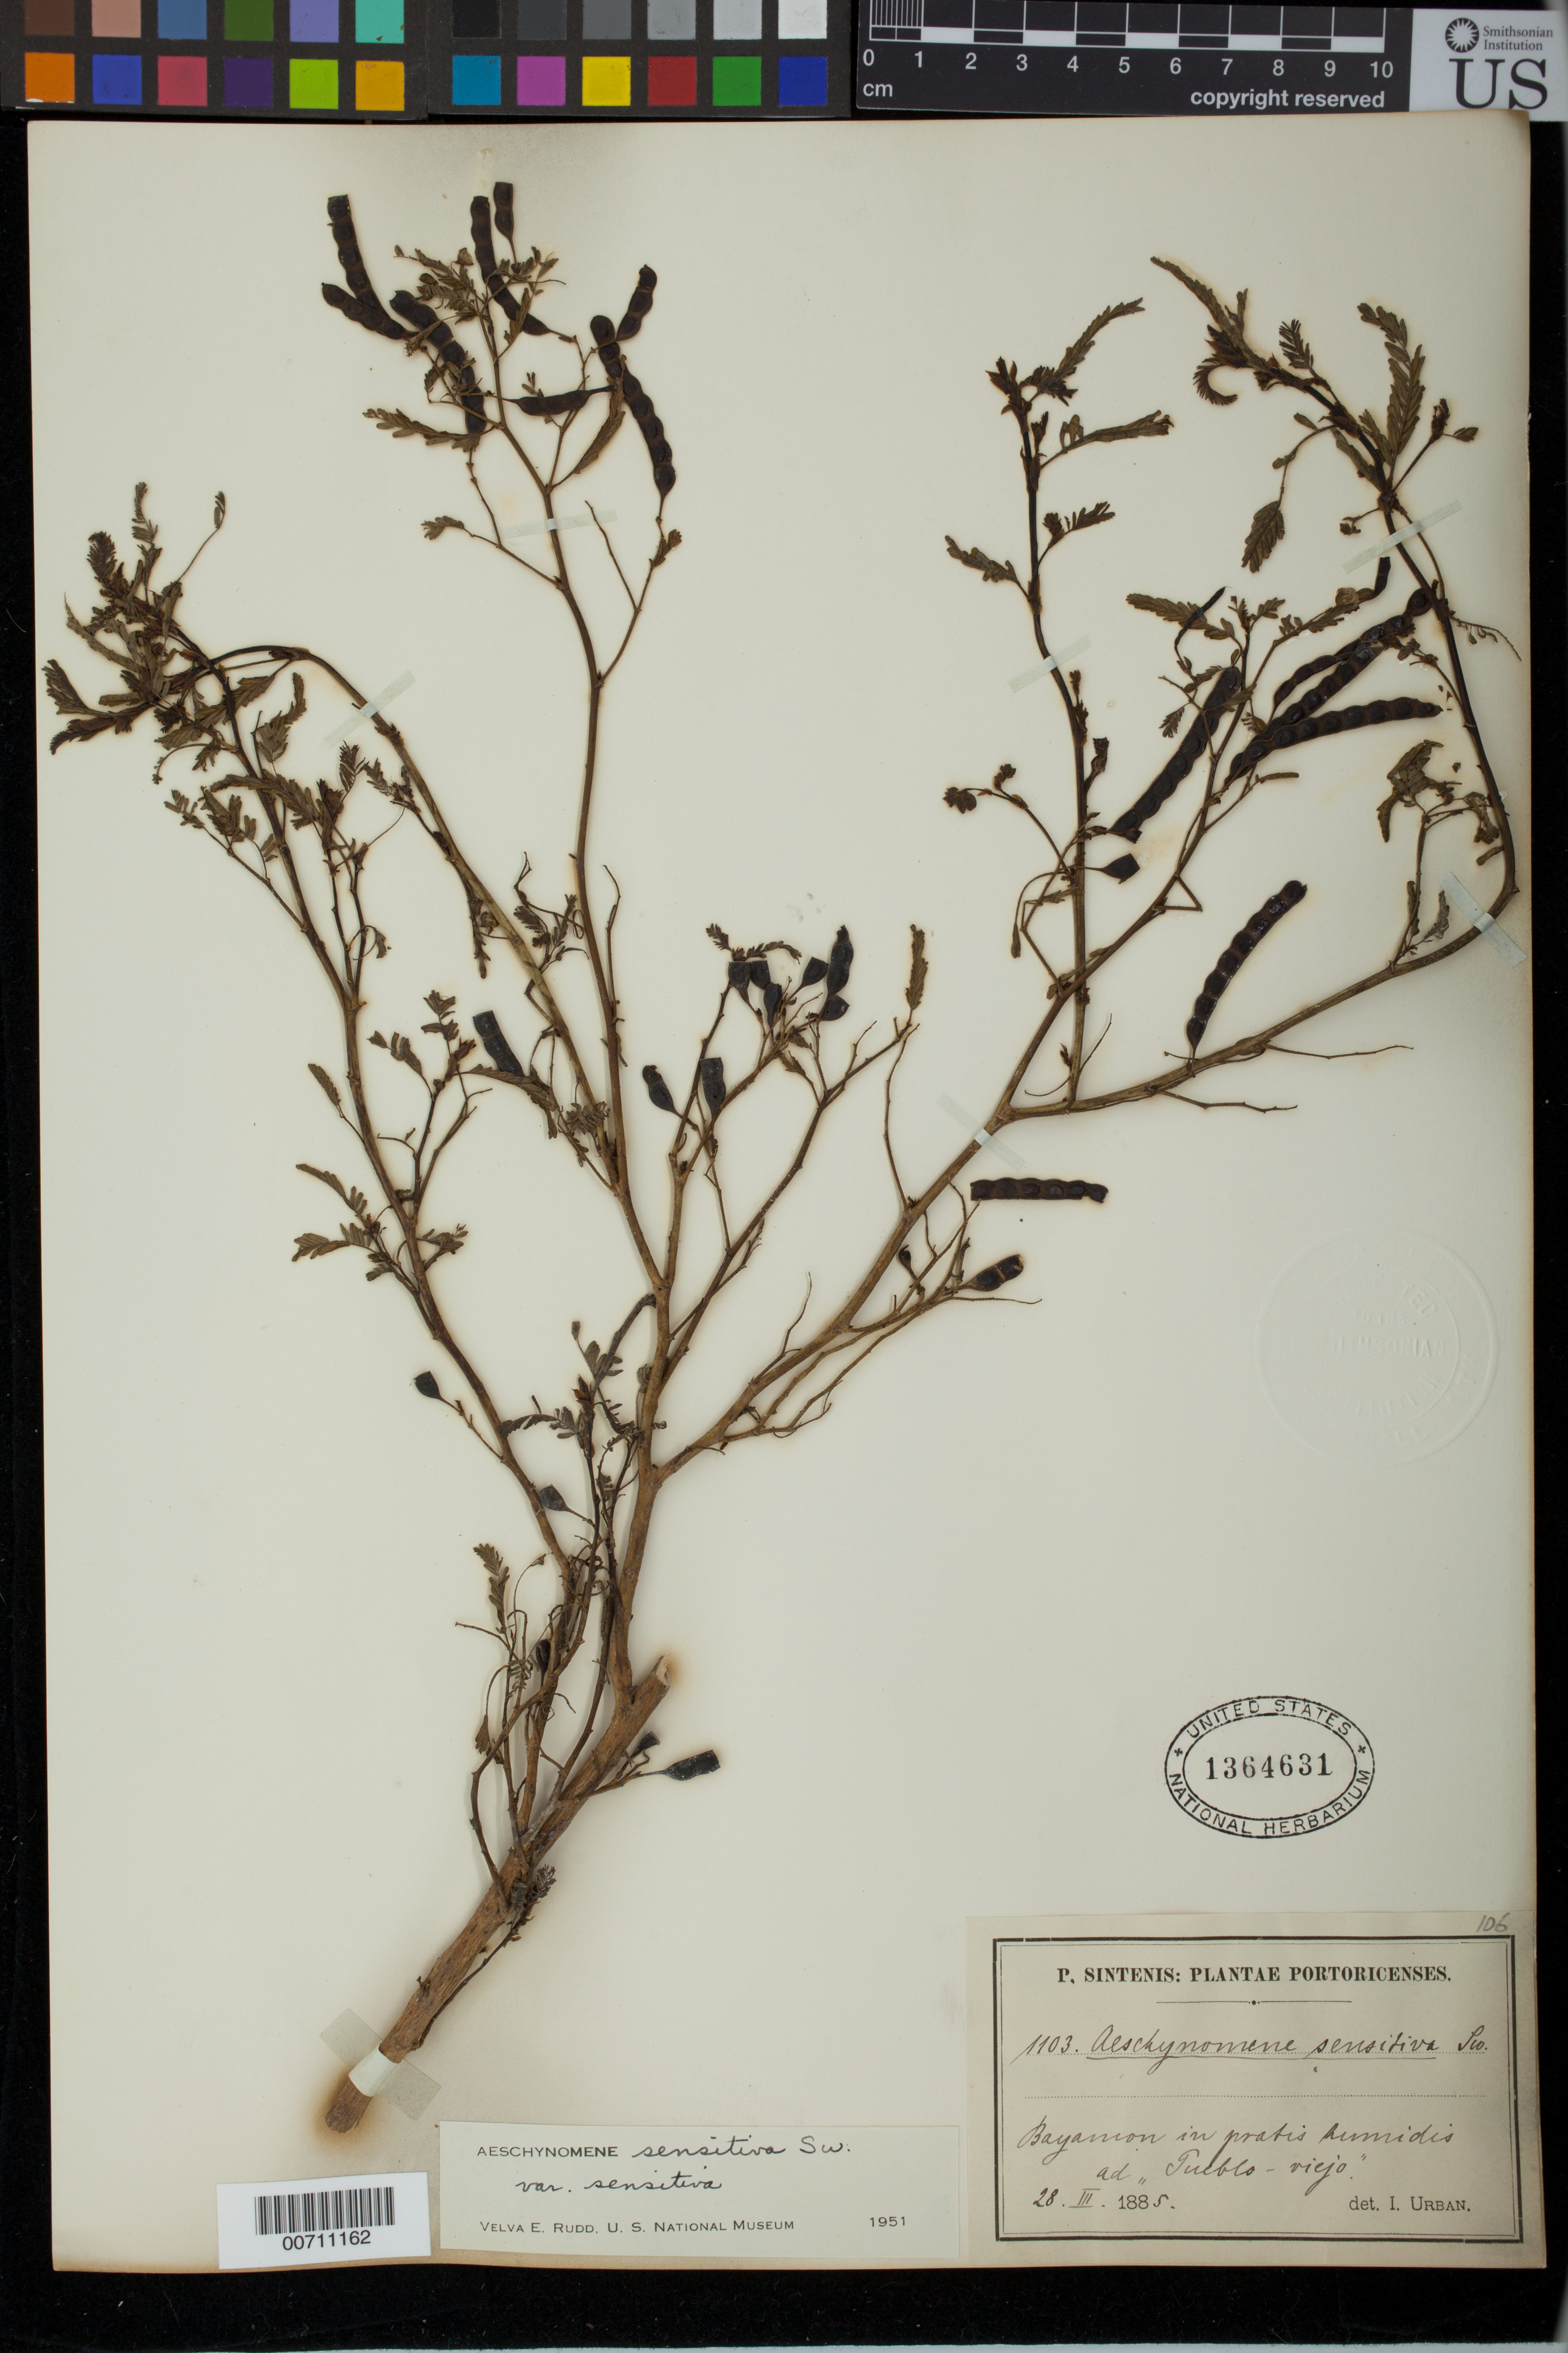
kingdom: Plantae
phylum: Tracheophyta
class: Magnoliopsida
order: Fabales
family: Fabaceae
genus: Aeschynomene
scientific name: Aeschynomene sensitiva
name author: Sw.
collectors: P. Sintenis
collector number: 1103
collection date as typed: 28 Mar 1885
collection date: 1885-03-28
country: Puerto Rico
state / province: Bayamon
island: Greater Antilles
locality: In pratis humidis ad "Pueblo Viejo"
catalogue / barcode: US 1364631